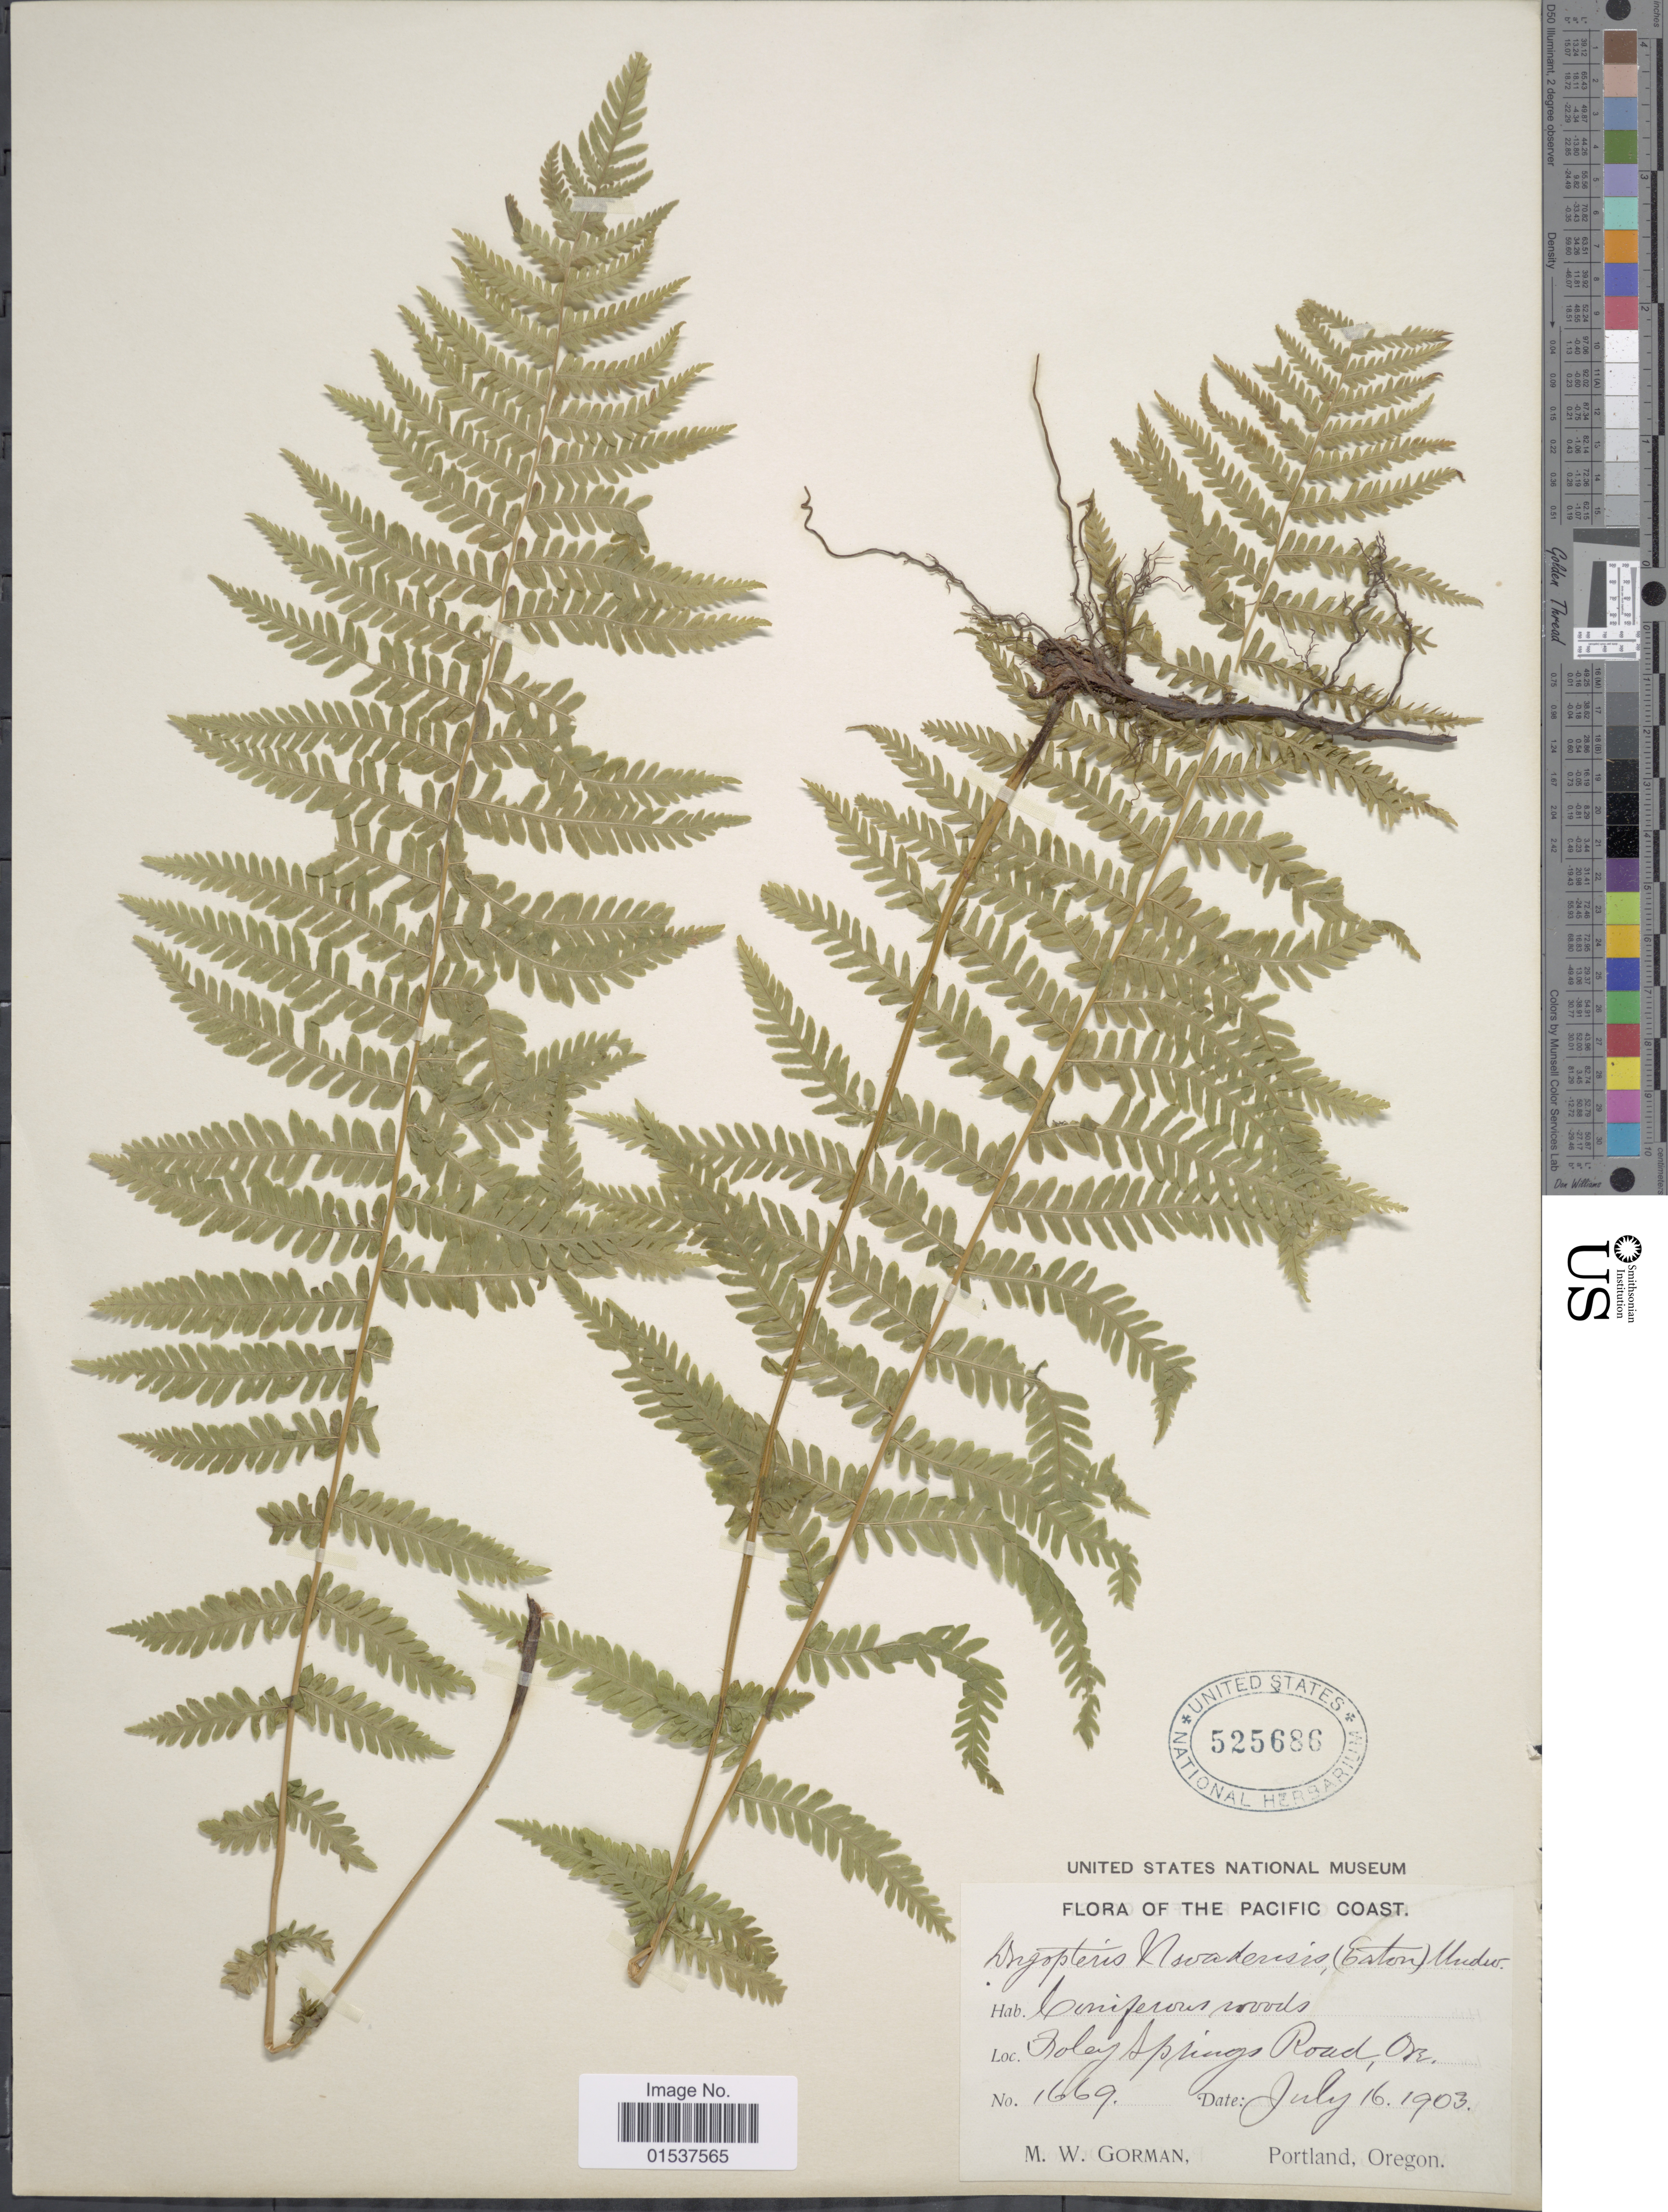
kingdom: Plantae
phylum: Tracheophyta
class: Polypodiopsida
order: Polypodiales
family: Thelypteridaceae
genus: Parathelypteris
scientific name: Parathelypteris nevadensis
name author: (Baker) Holttum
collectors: M. W. Gorman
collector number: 1669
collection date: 1903-07-16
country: United States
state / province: Oregon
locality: Pacific Coast. Holey Springs Roud, Portland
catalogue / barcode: US 525686